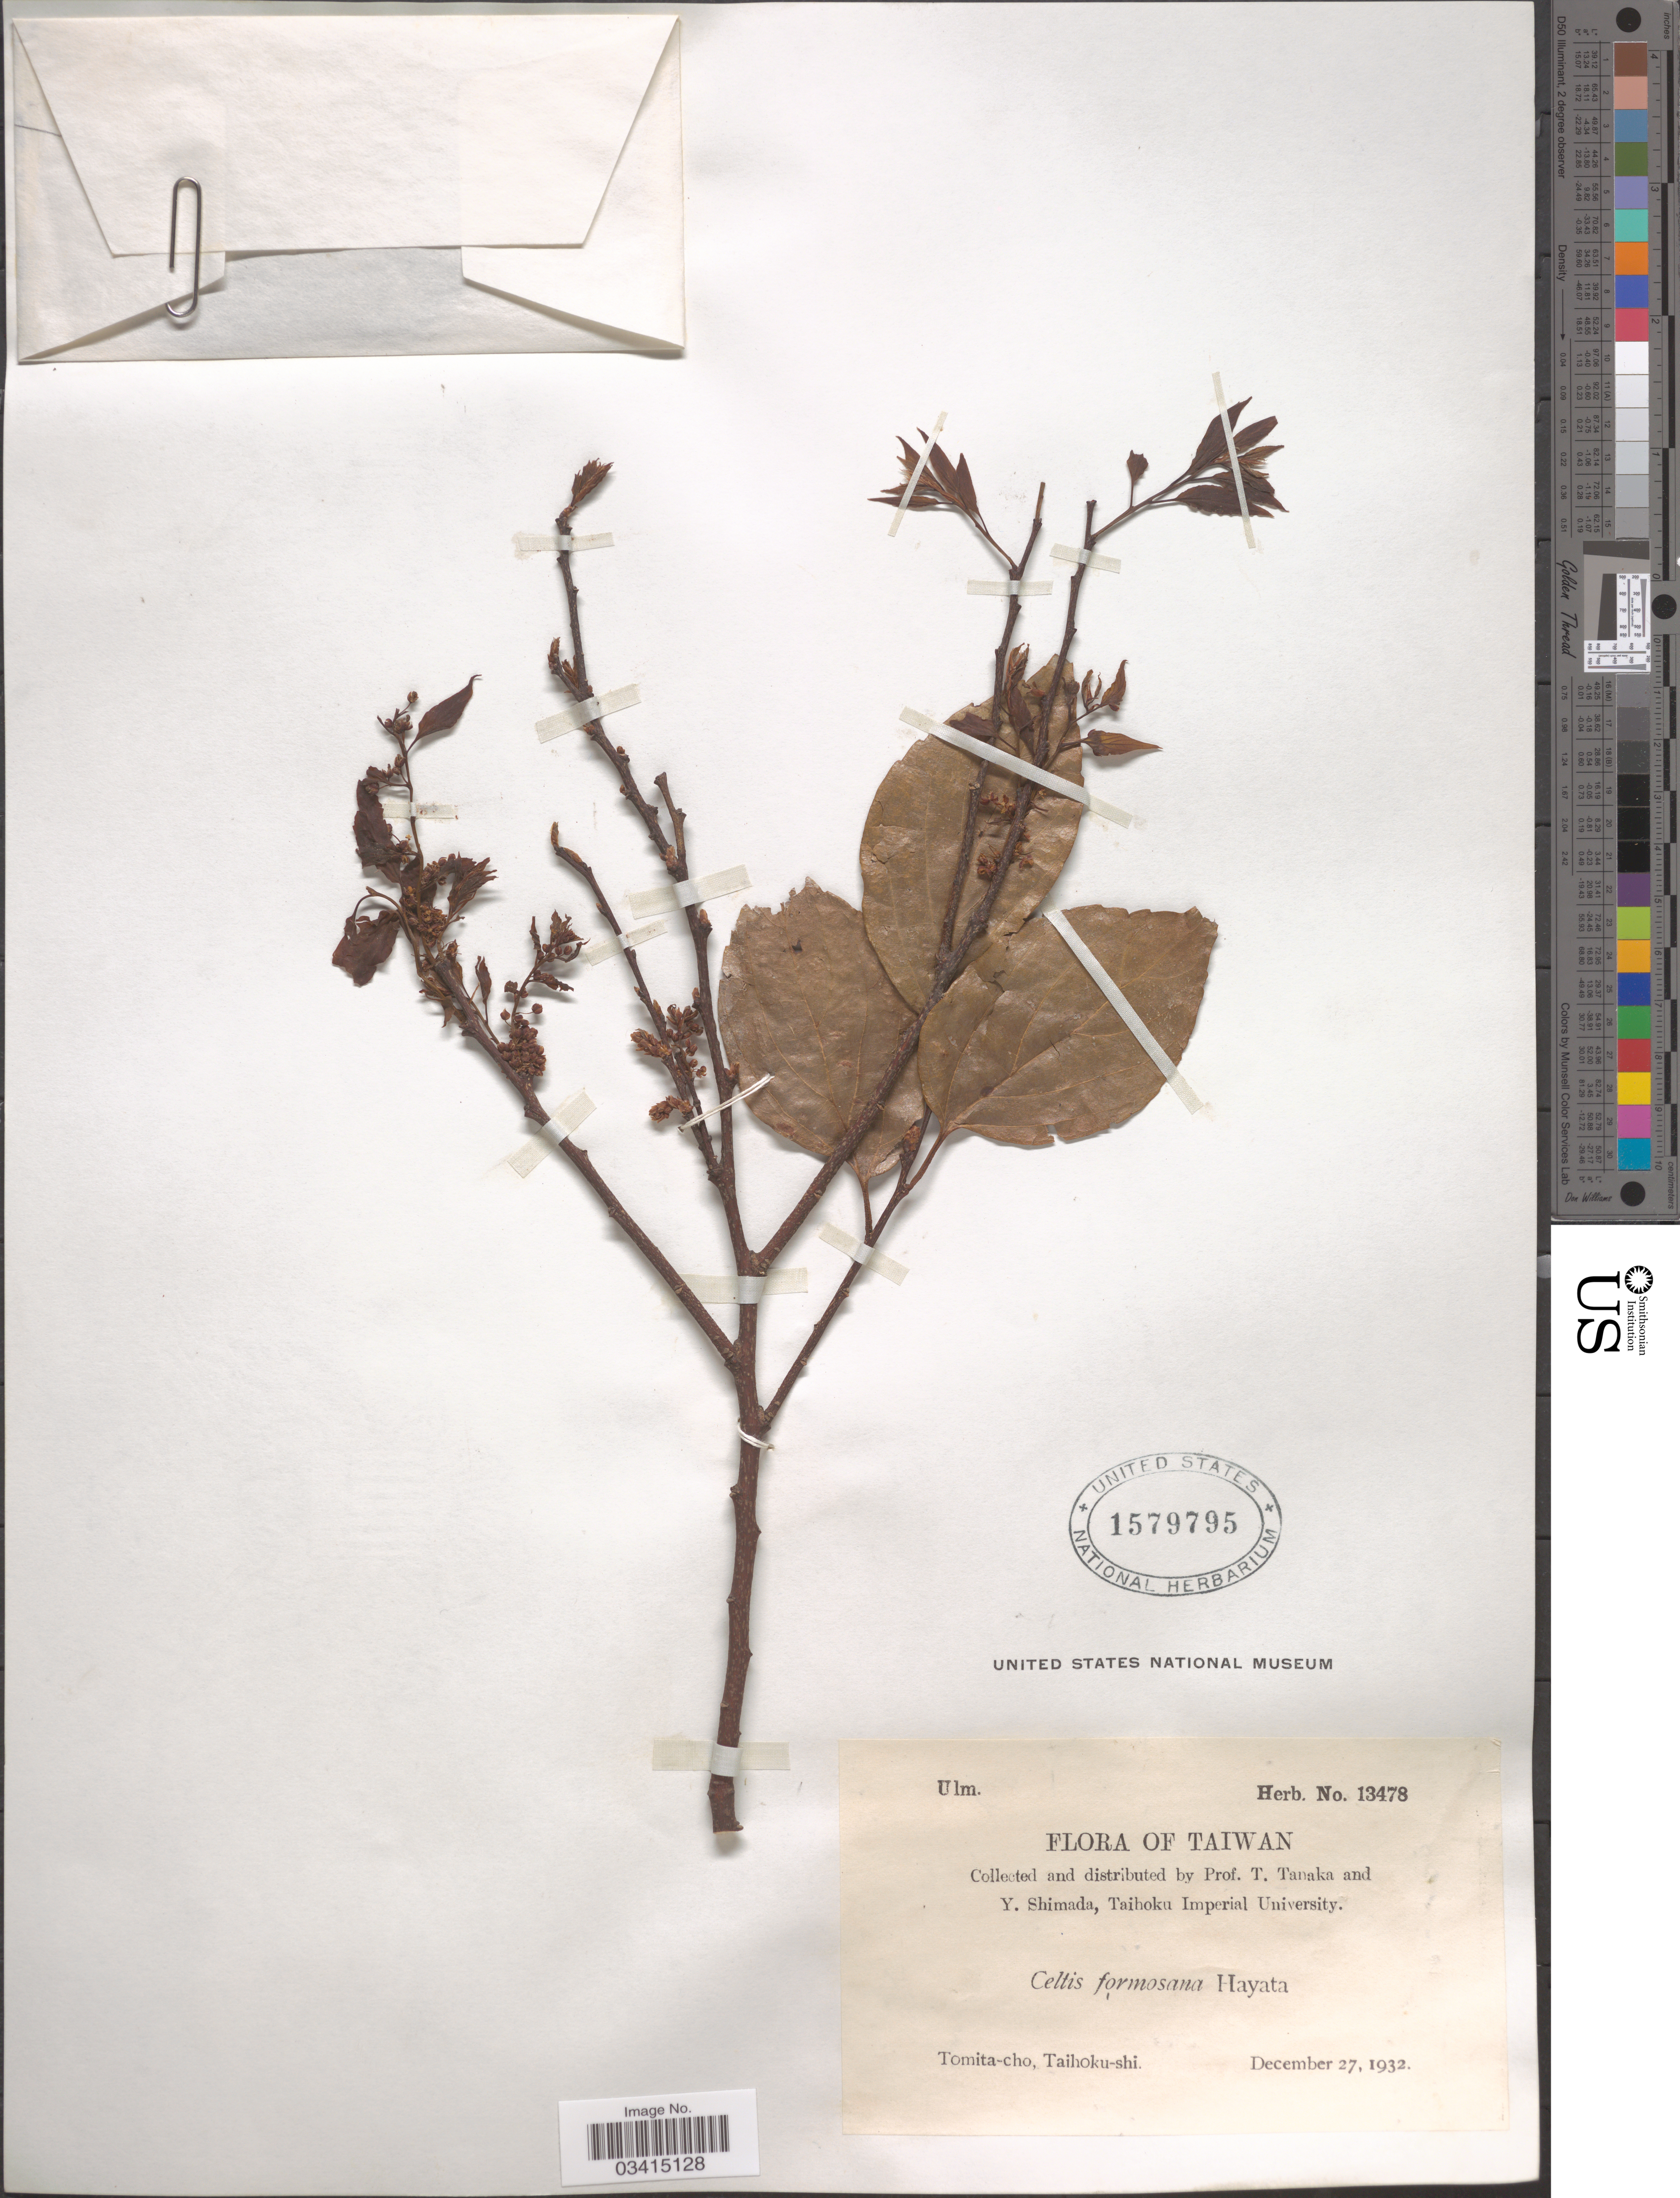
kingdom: Plantae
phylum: Tracheophyta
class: Magnoliopsida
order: Rosales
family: Cannabaceae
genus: Celtis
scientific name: Celtis formosana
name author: Hayata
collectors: T. Tanaka & Y. Shimada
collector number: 13478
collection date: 1932-12-27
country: Taiwan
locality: Tomita-cho, Taihoku-shi.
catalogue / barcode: US 1579795